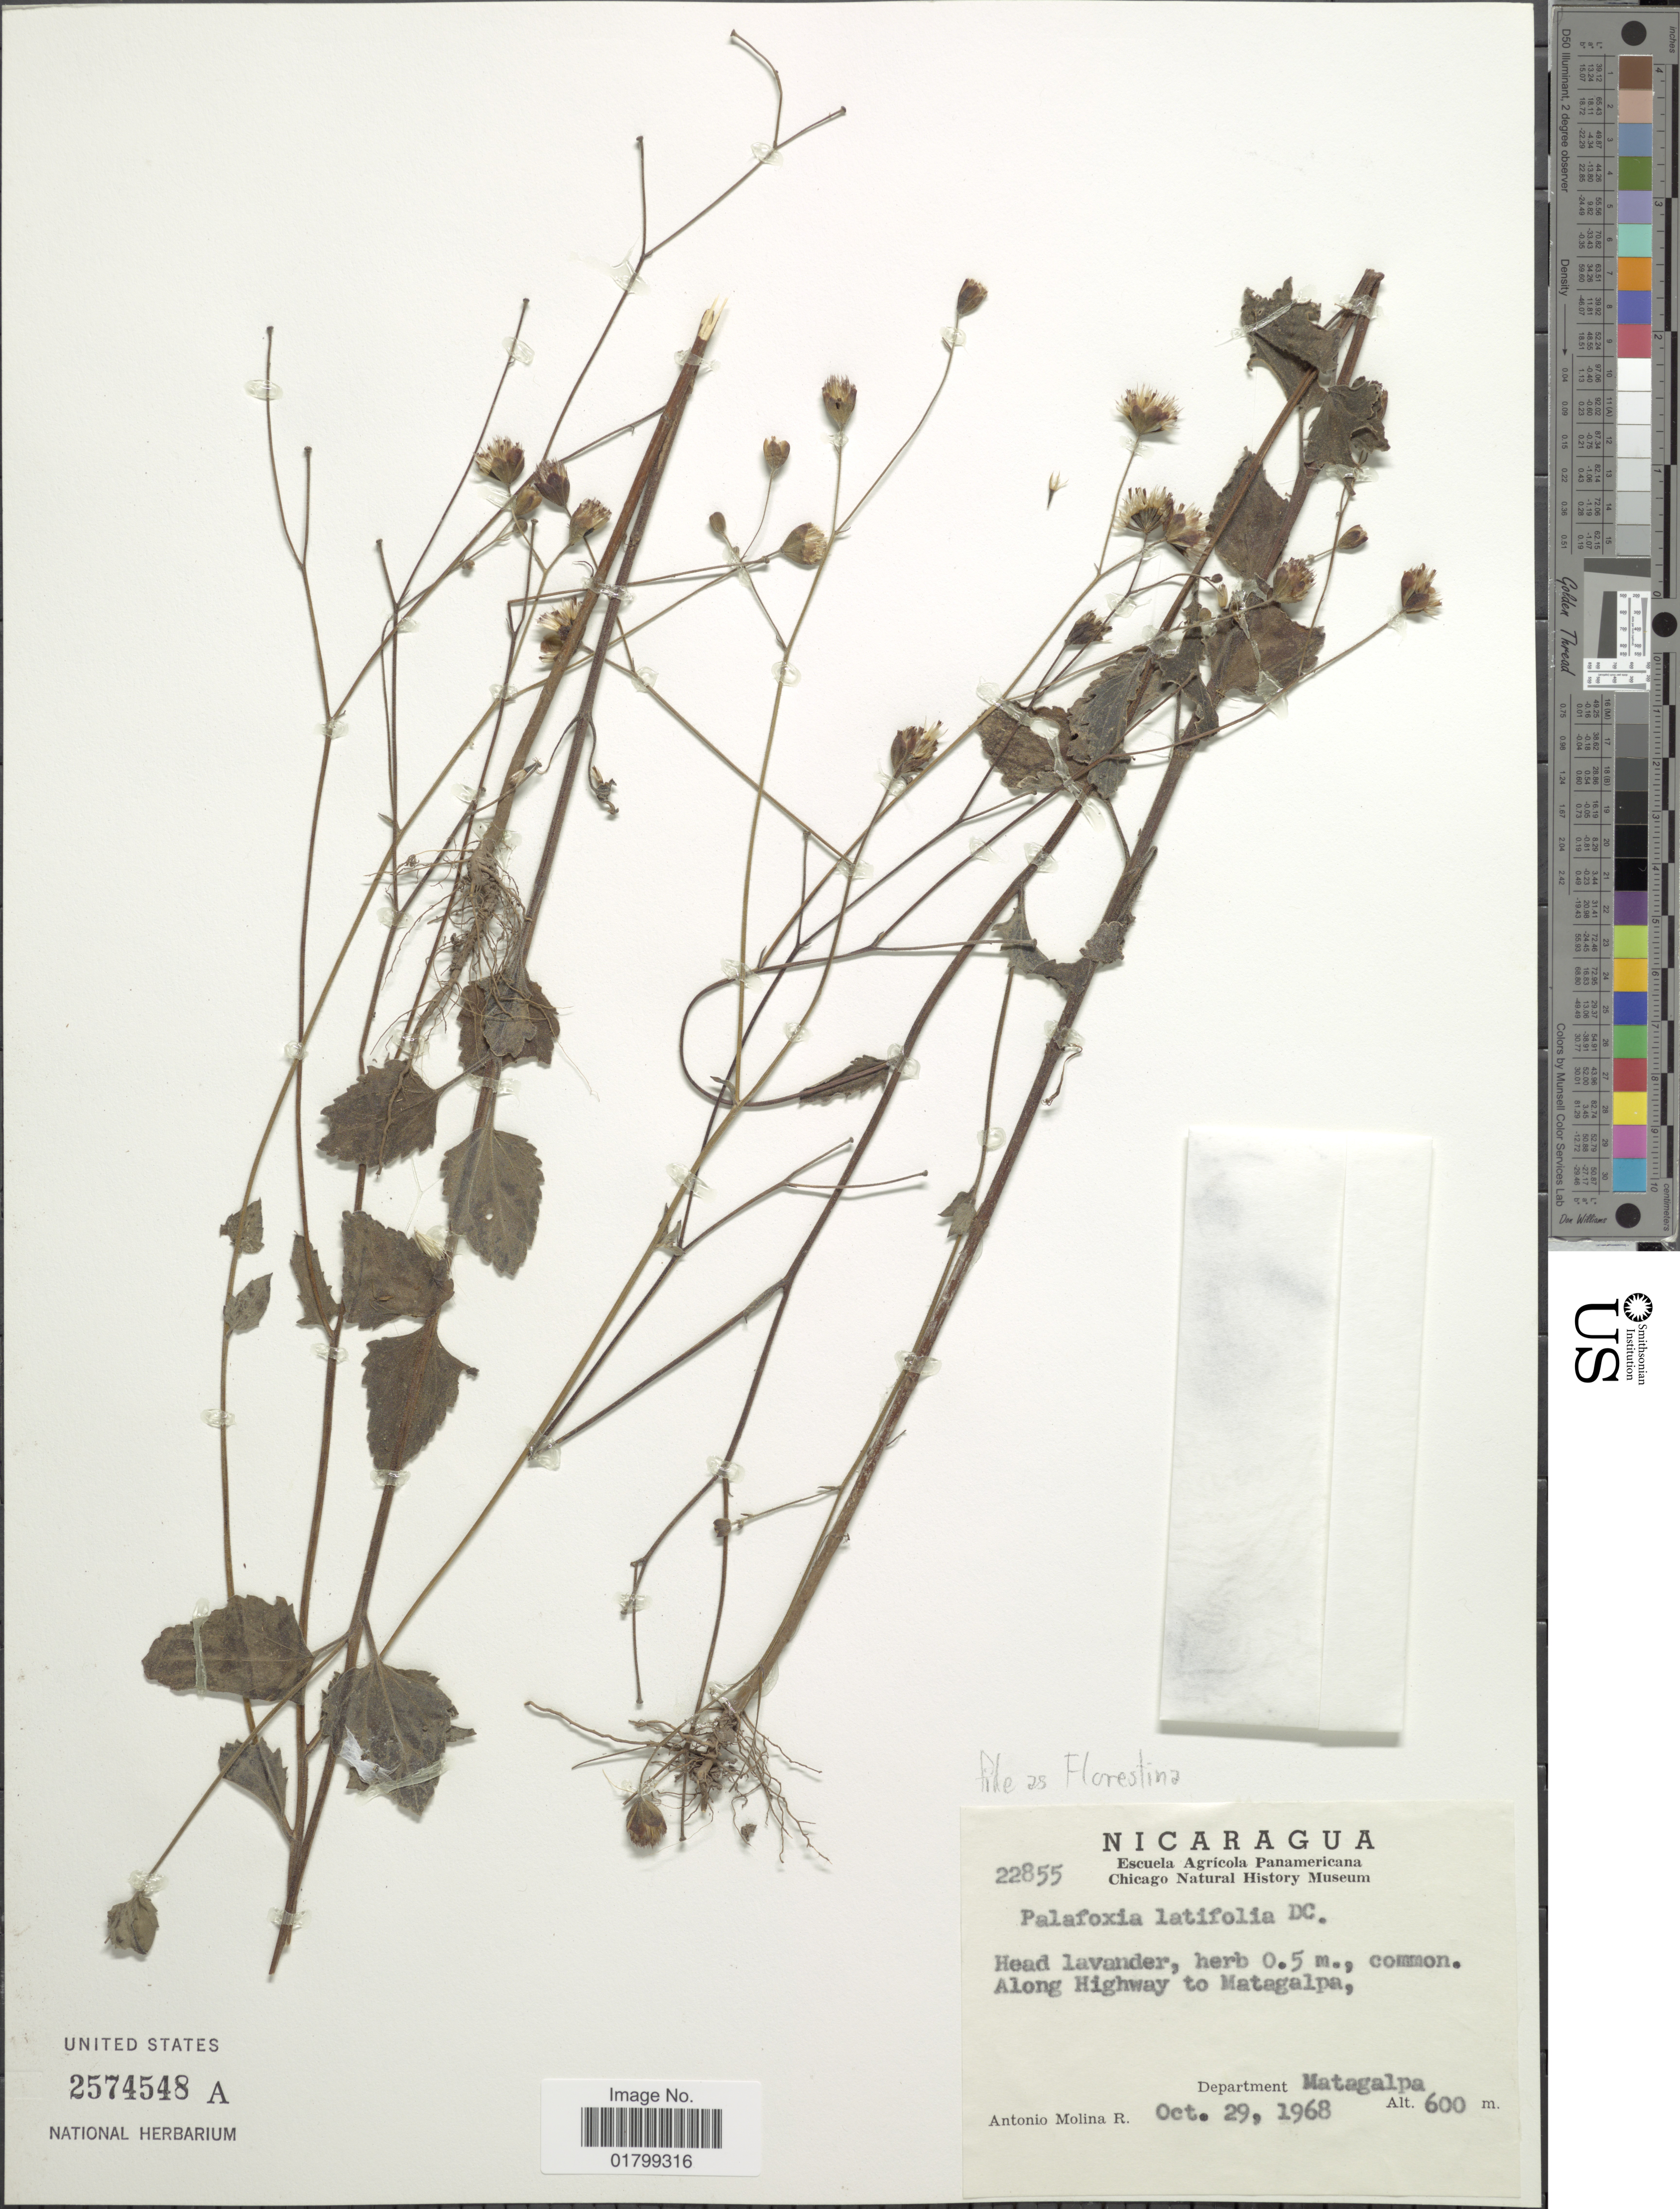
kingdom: Plantae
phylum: Tracheophyta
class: Magnoliopsida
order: Asterales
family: Asteraceae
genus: Florestina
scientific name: Florestina latifolia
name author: (DC.) Rydb.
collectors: A. Molina R.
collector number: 22855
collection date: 1968-10-29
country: Nicaragua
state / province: Matagalpa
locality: Along Highway to Matagalpa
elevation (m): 600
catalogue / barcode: US 2574548A